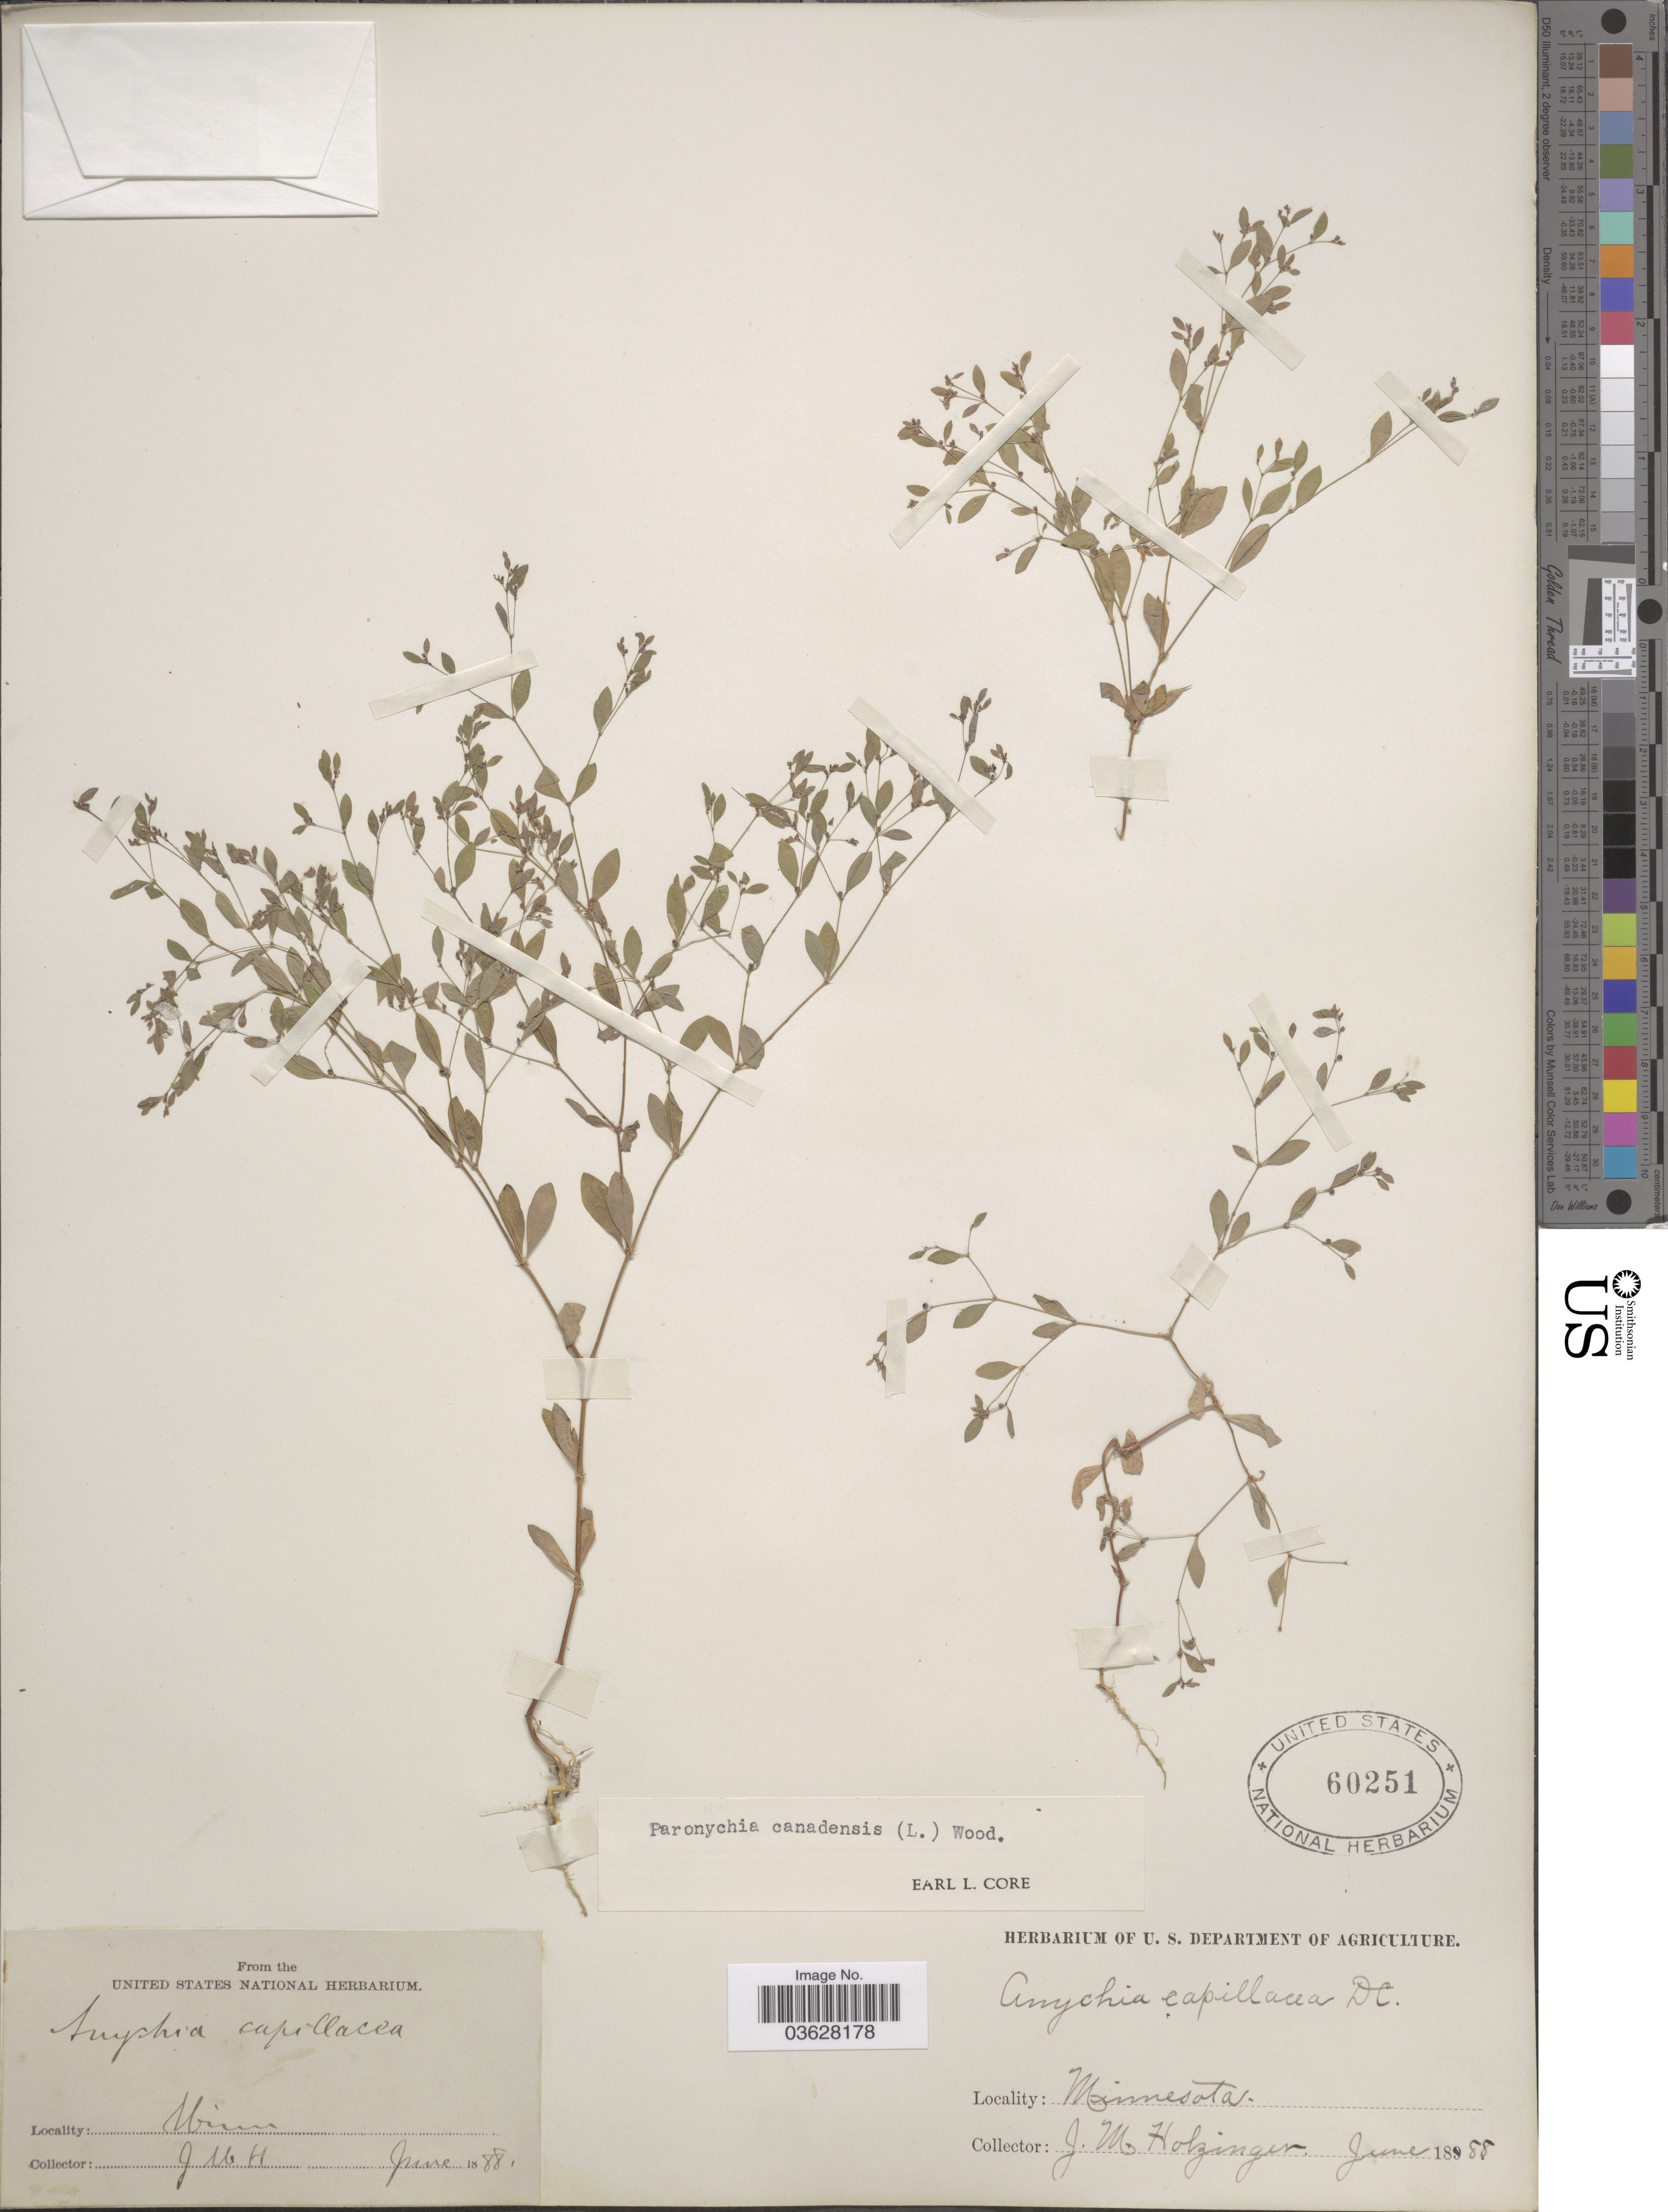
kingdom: Plantae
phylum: Tracheophyta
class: Magnoliopsida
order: Caryophyllales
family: Caryophyllaceae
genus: Paronychia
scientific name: Paronychia canadensis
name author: (L.) Alph. Wood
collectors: J. M. Holzinger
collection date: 1888-06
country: United States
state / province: Minnesota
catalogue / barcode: US 60251